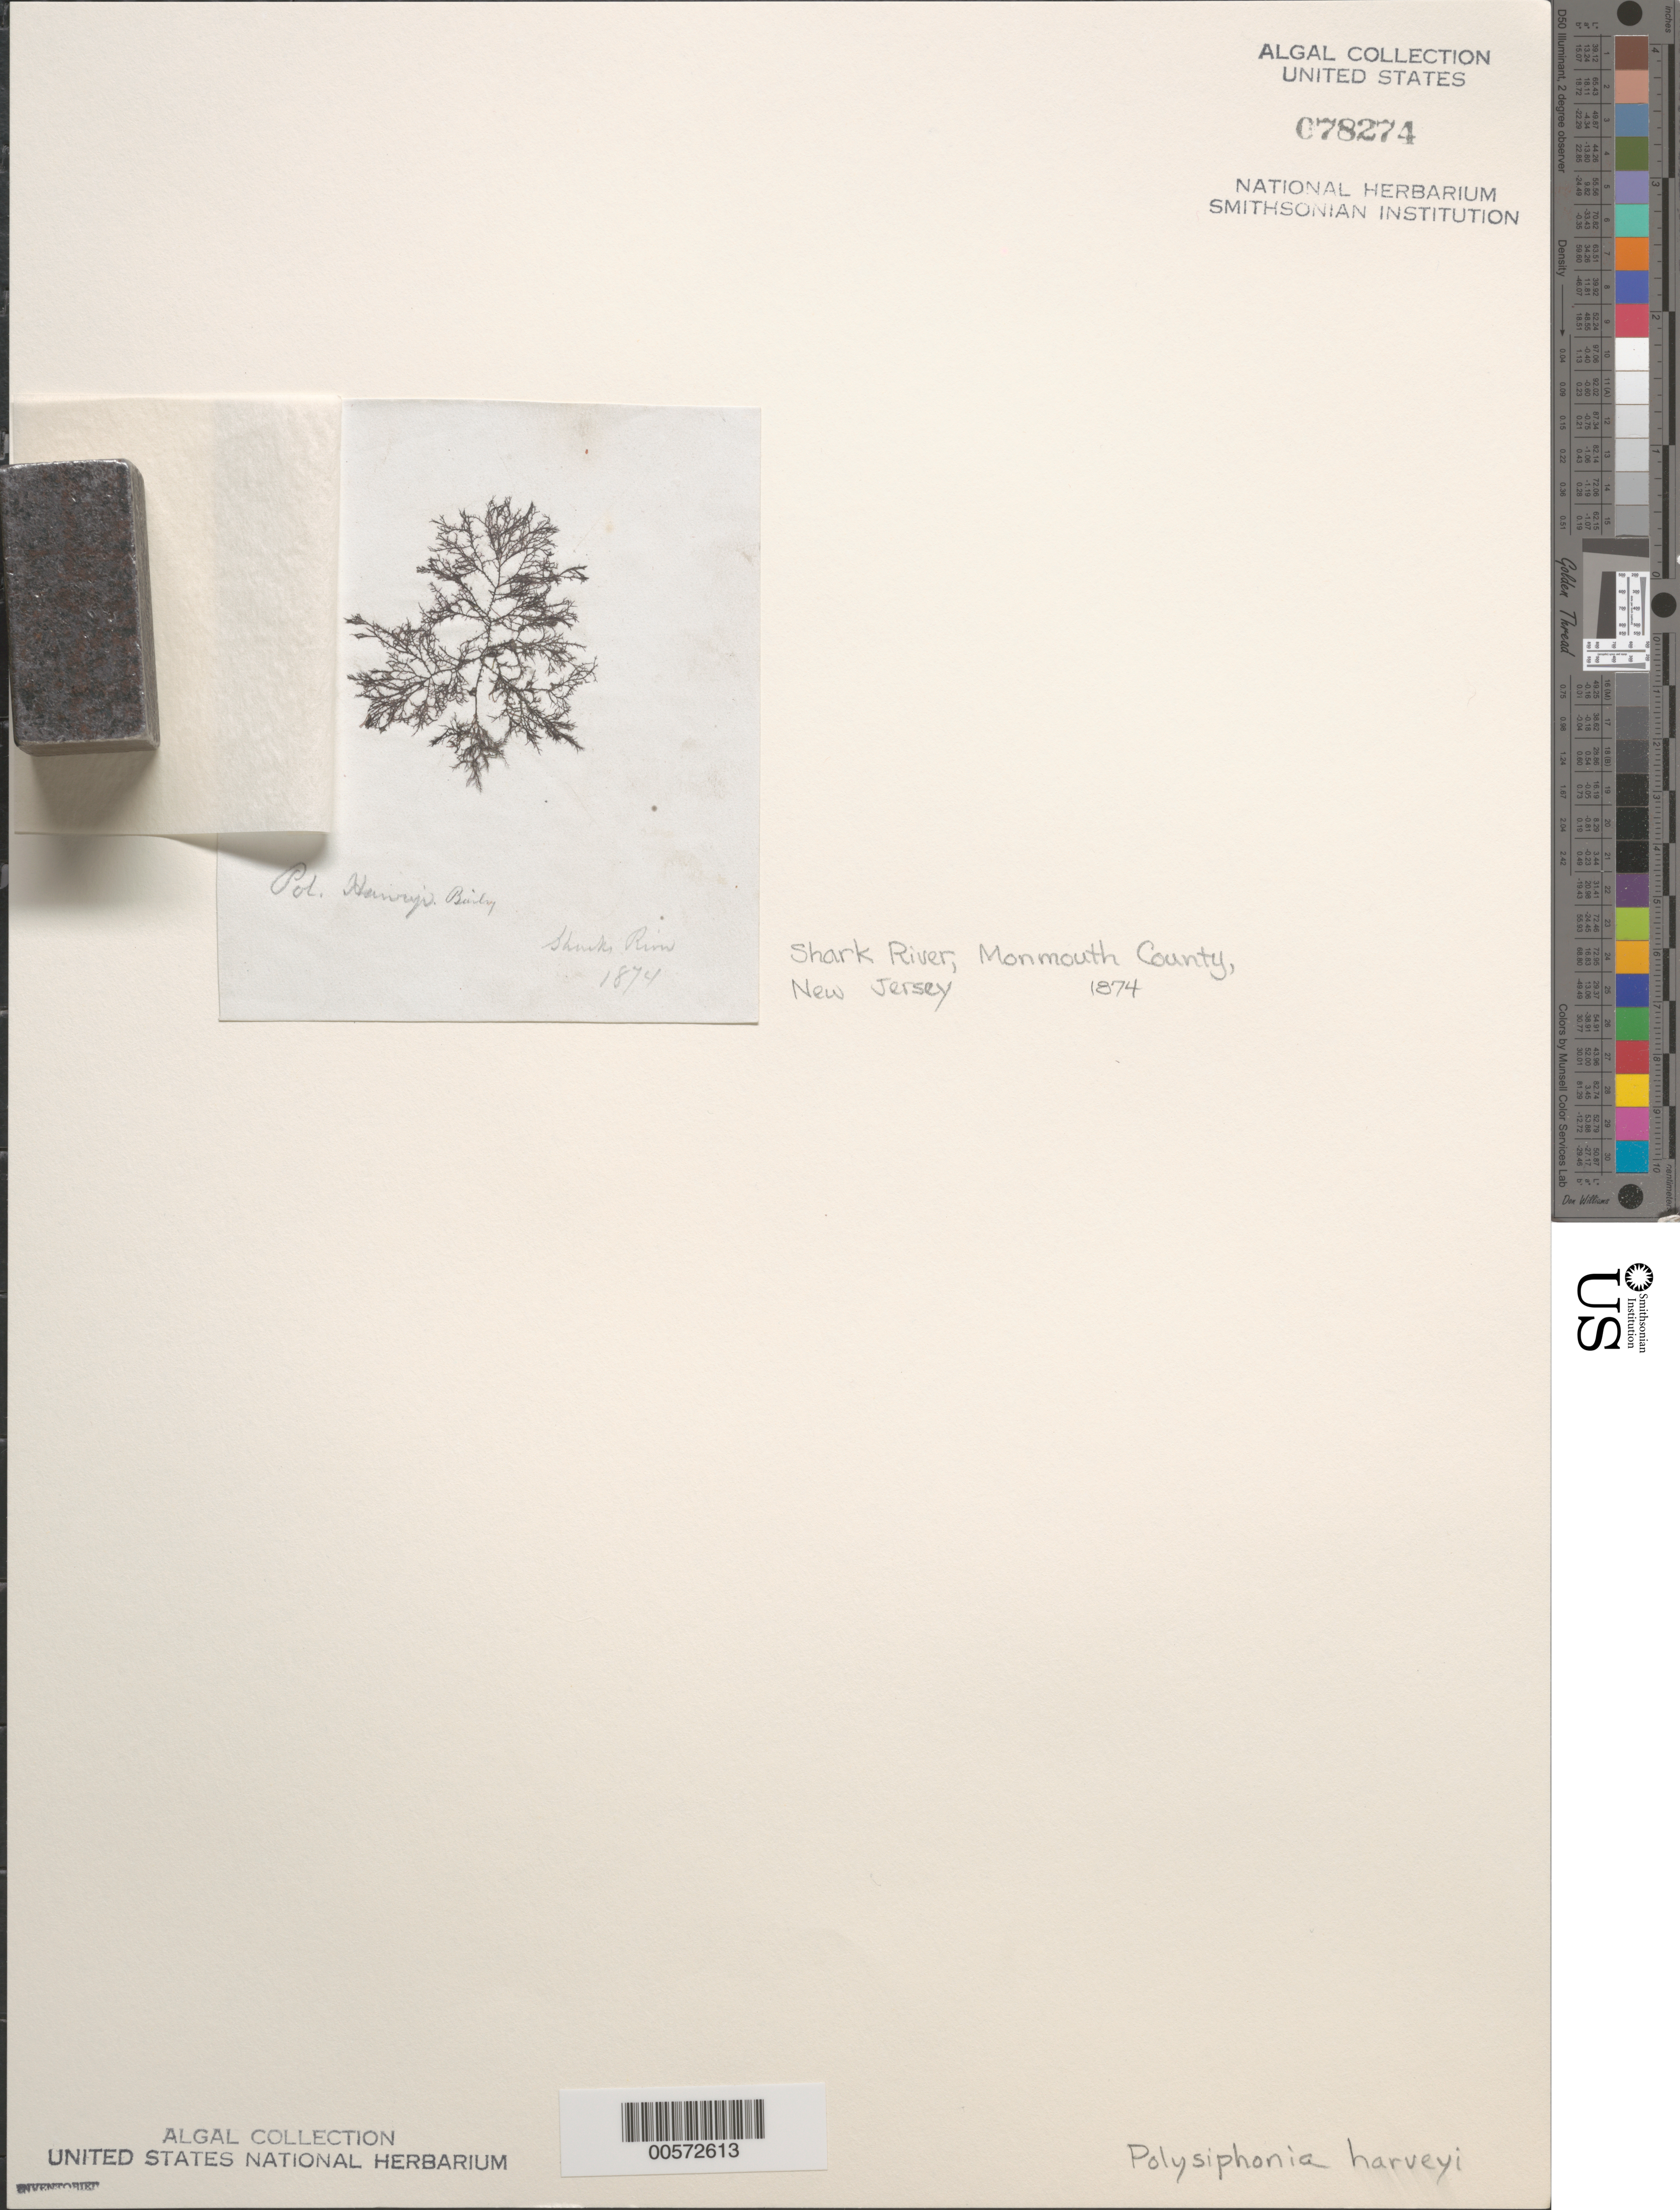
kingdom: Plantae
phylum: Rhodophyta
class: Florideophyceae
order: Ceramiales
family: Rhodomelaceae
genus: Melanothamnus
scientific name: Melanothamnus harveyi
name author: (Bailey) Diaz-Tapia & C.A. Maggs in Diaz-Tapia et al.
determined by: Algae name updating Project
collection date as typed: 1874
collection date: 1874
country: United States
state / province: New Jersey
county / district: Monmouth County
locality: Shark River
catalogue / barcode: US 78274